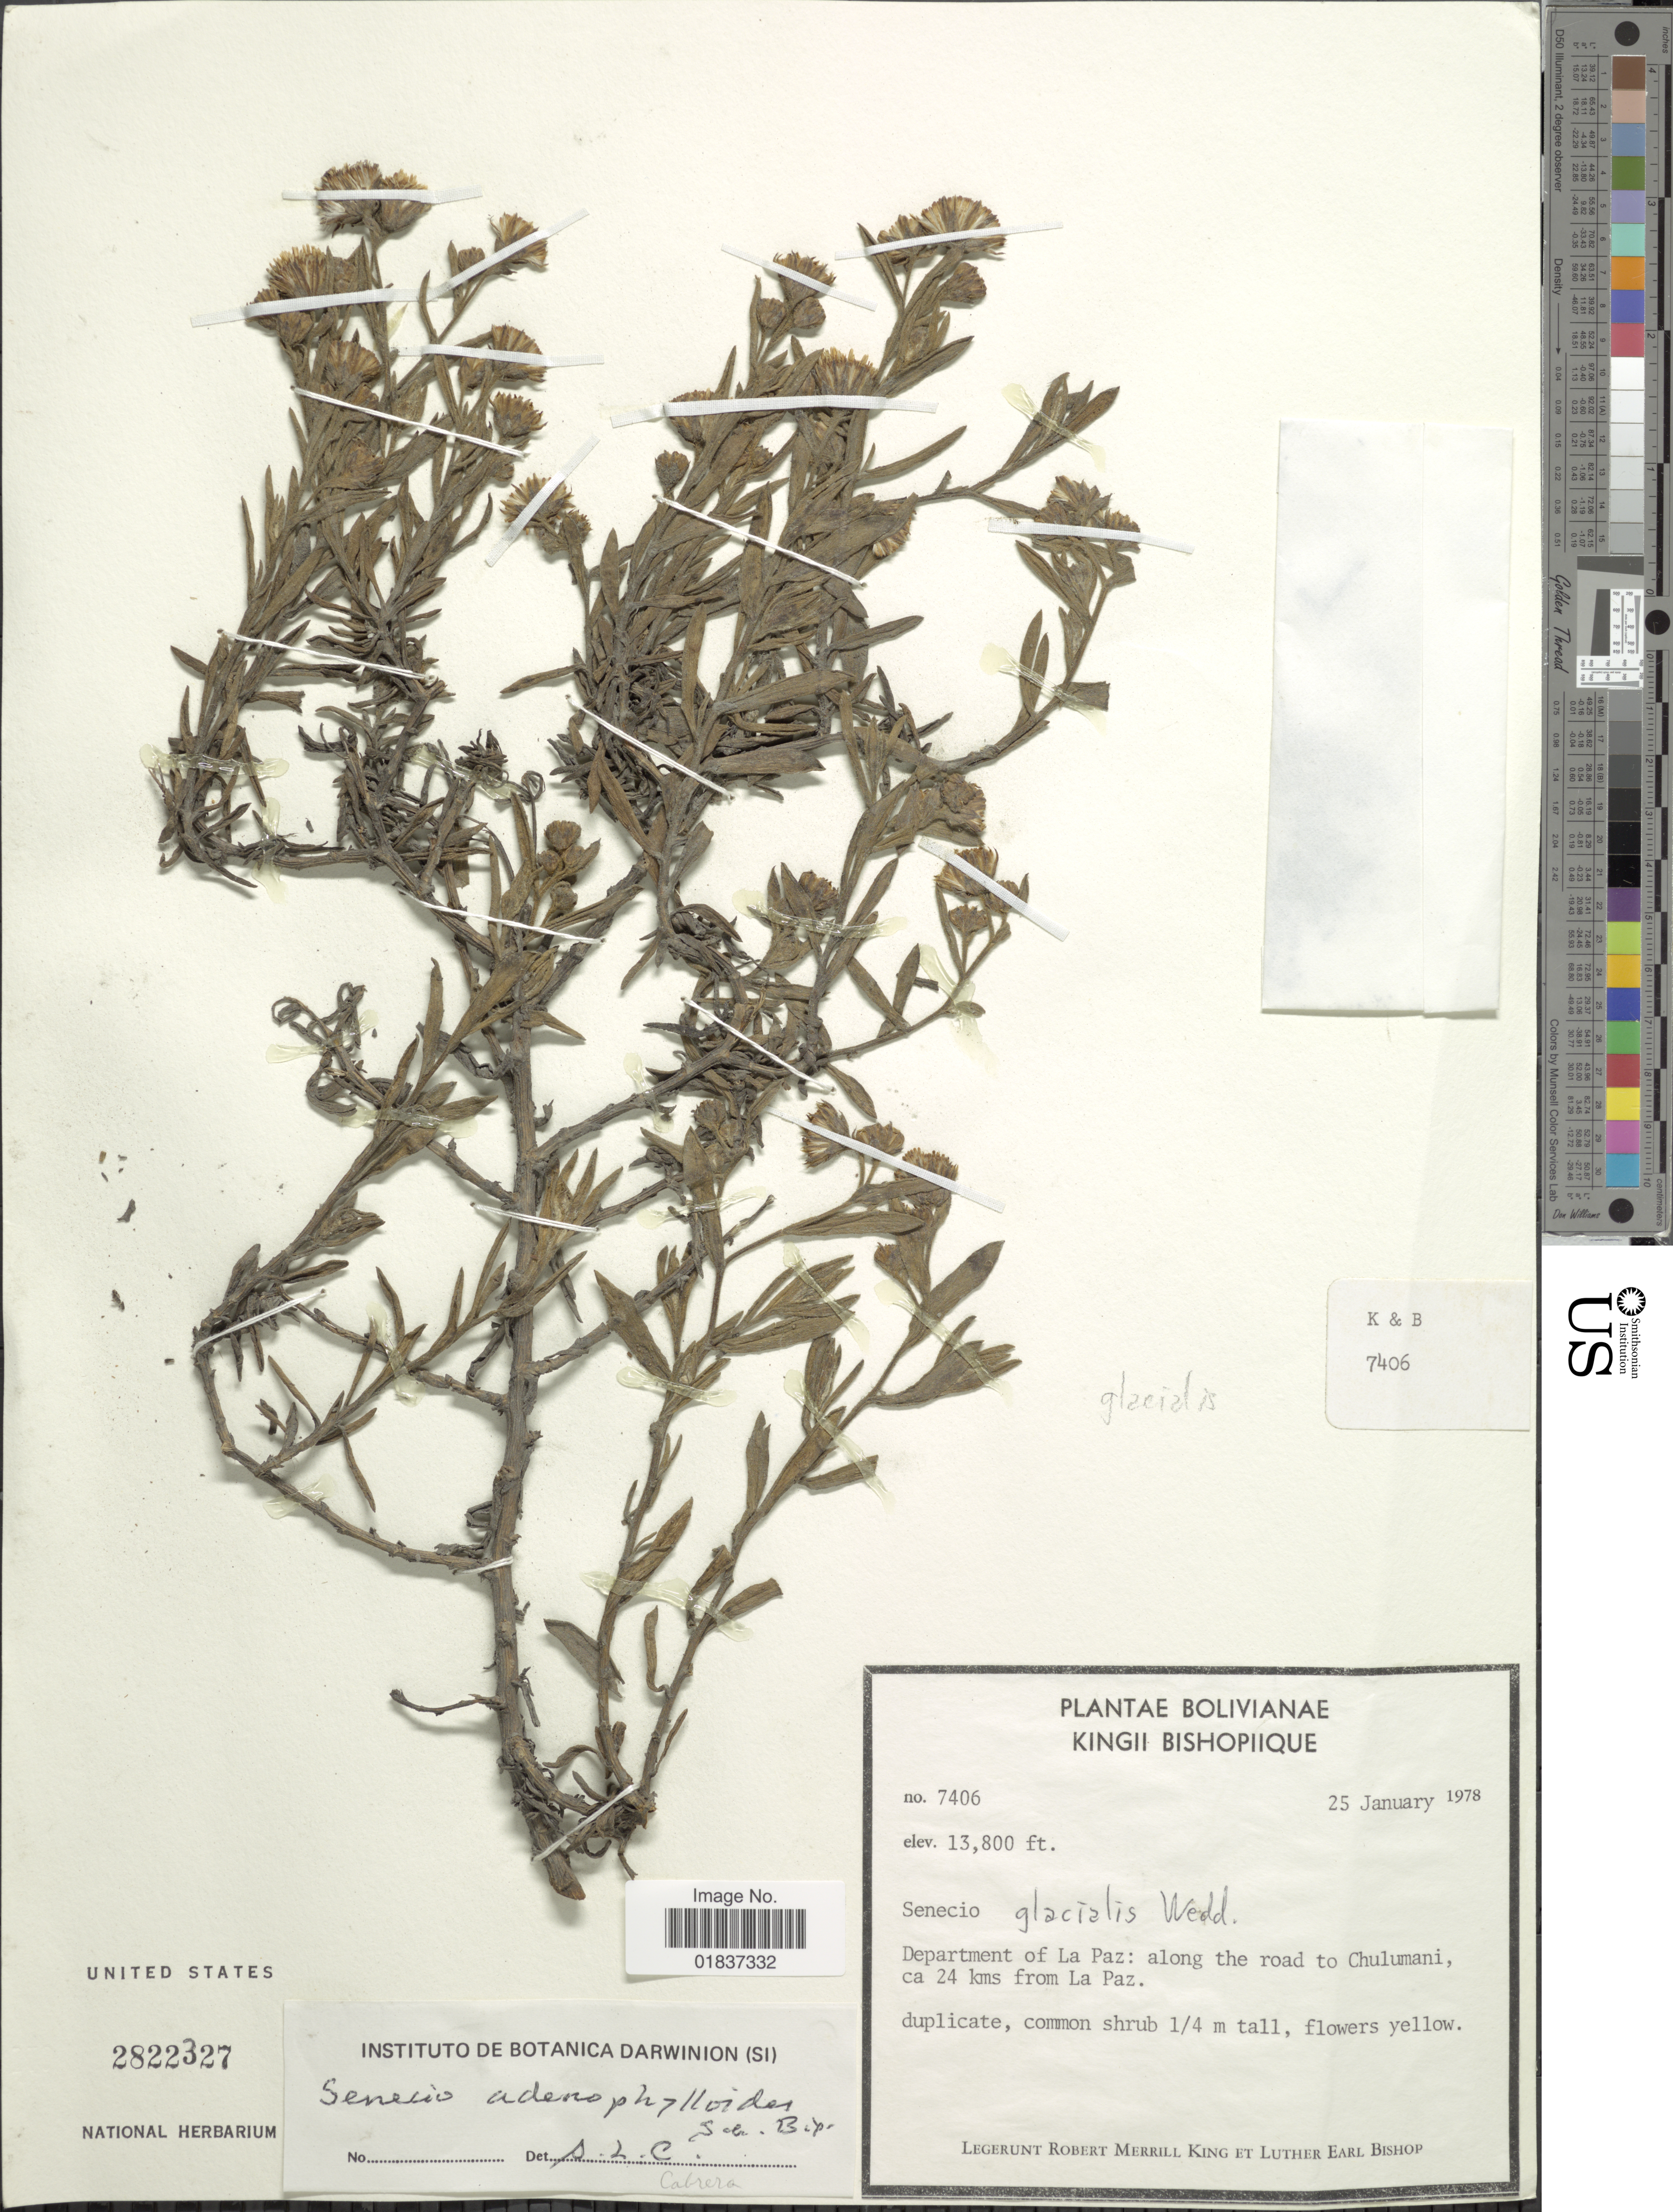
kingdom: Plantae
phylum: Tracheophyta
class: Magnoliopsida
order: Asterales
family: Asteraceae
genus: Senecio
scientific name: Senecio rufescens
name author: DC.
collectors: R. M. King & L. E. Bishop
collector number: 7406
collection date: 1978-01-25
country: Bolivia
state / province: La Paz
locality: Department of La Paz: along the road to Chulumani, ca 24 kms from La Paz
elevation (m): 4206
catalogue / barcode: US 2522327